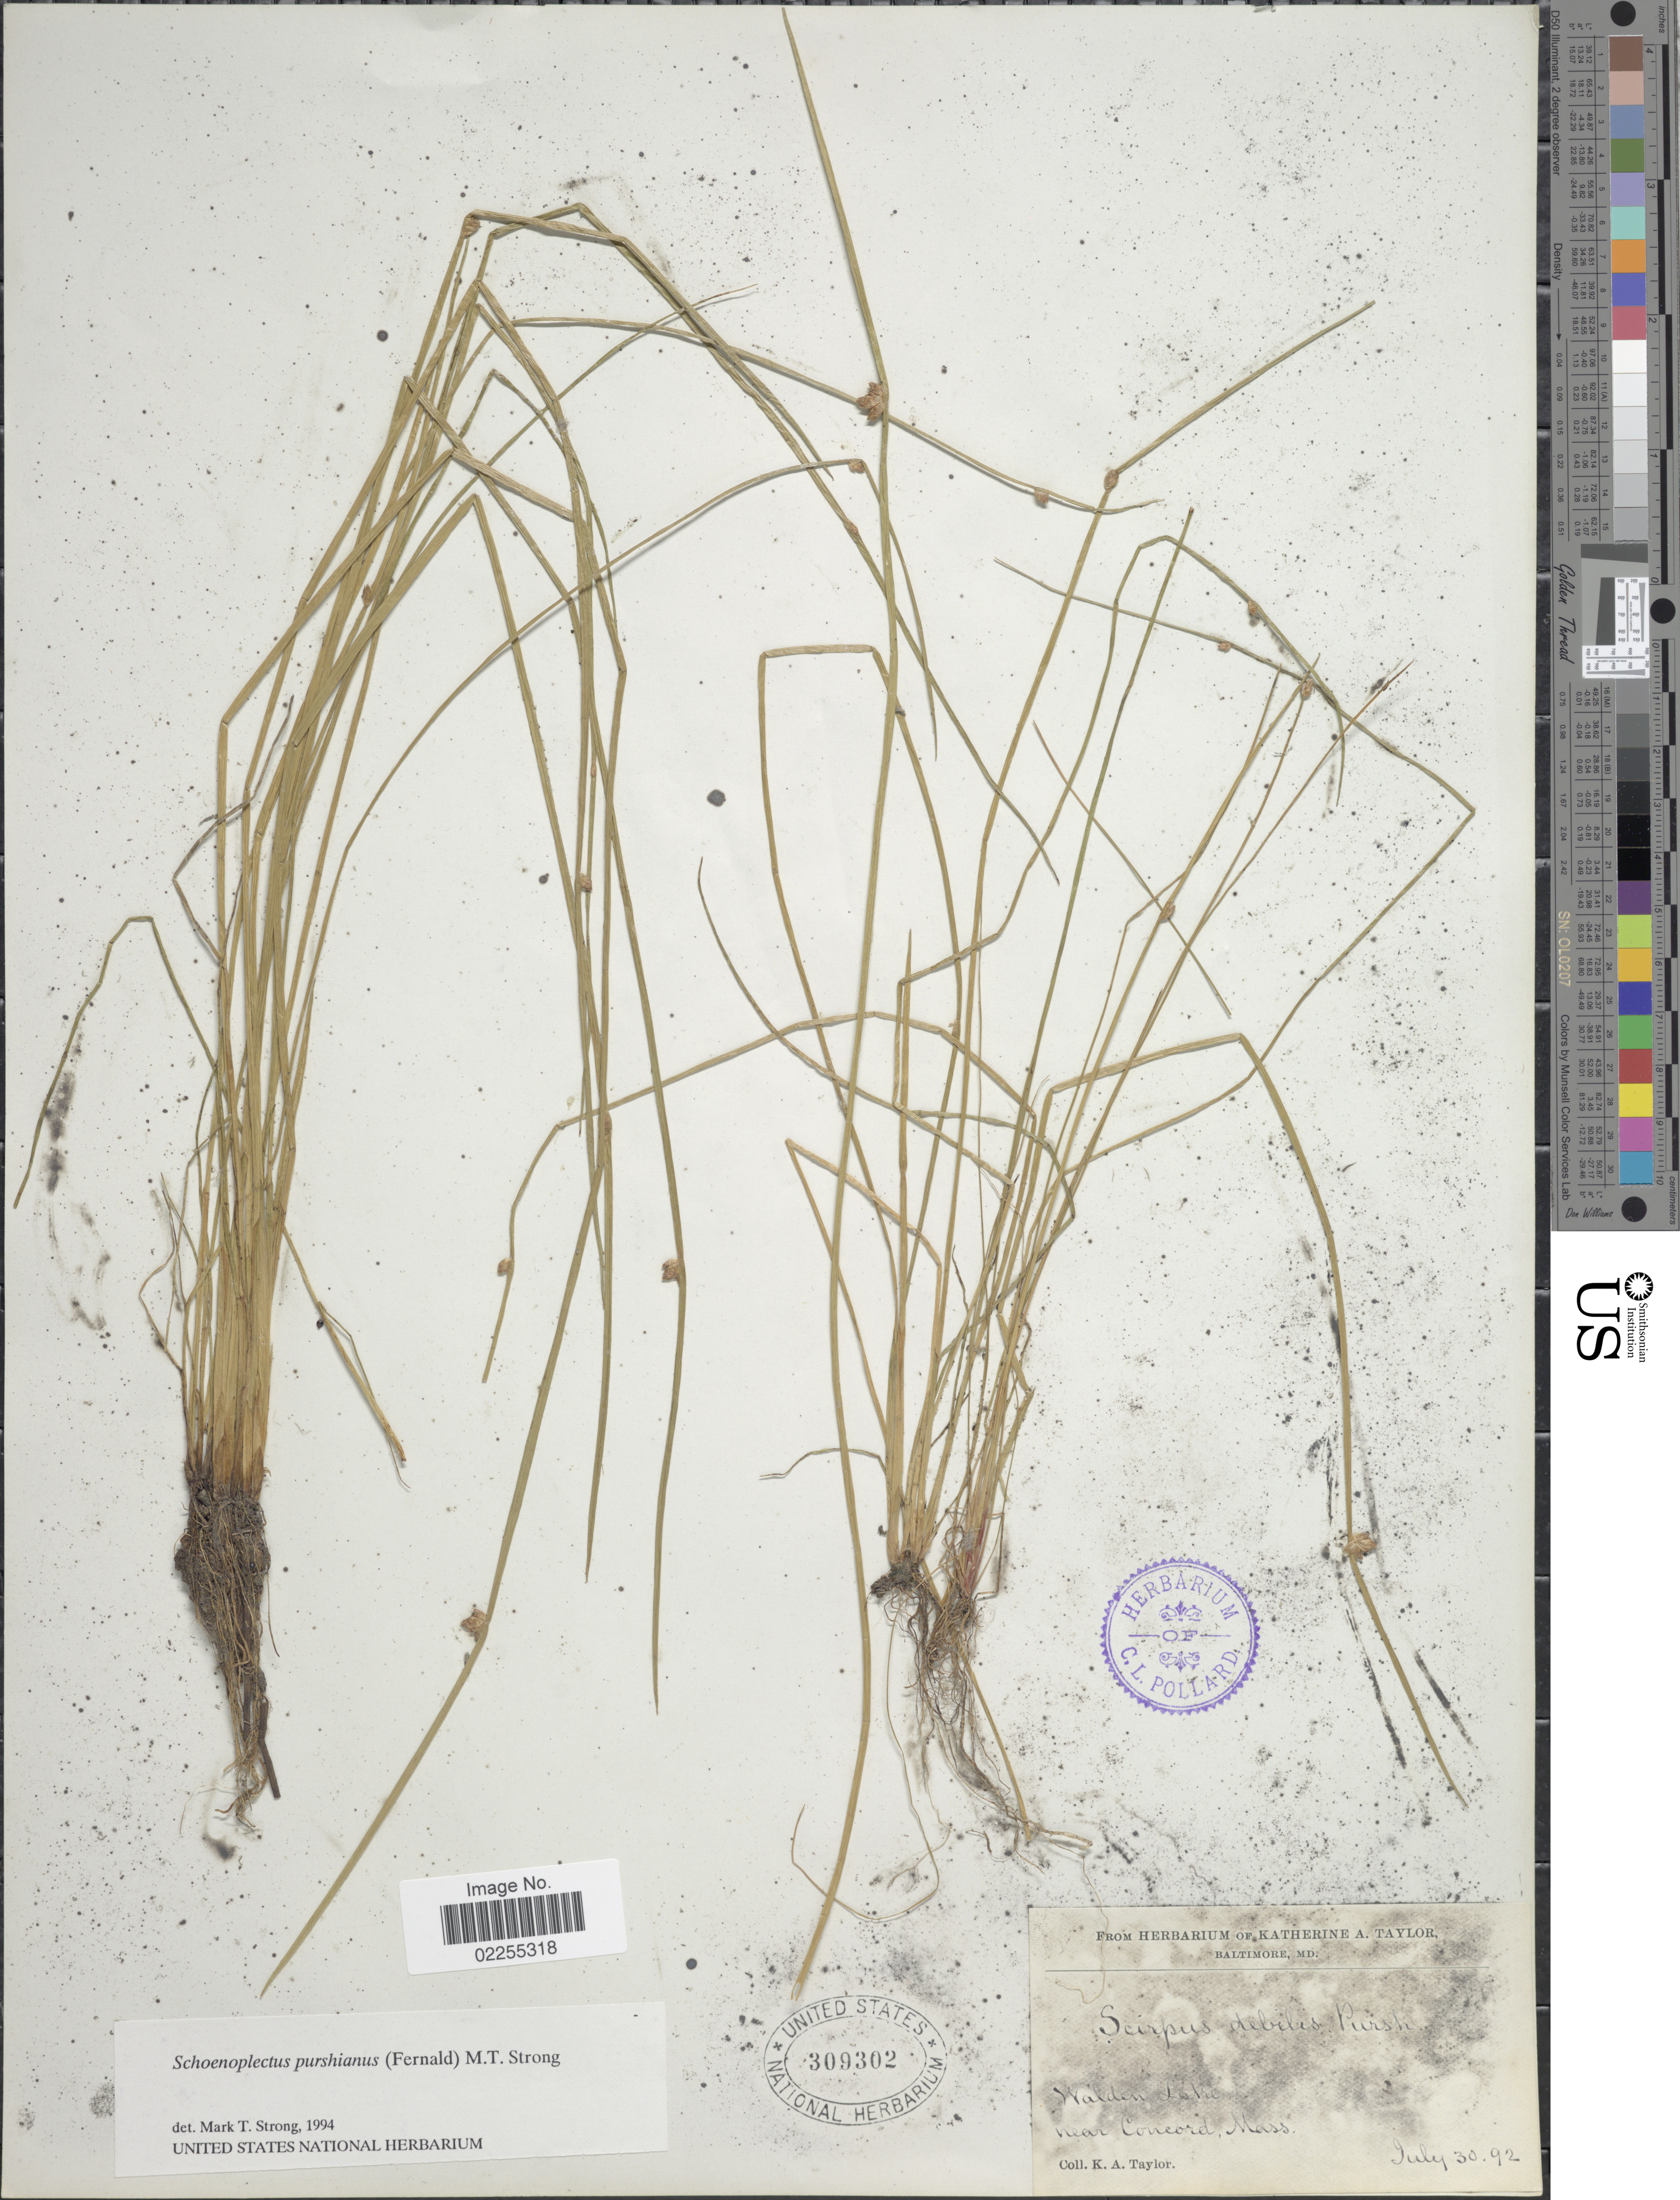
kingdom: Plantae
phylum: Tracheophyta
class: Liliopsida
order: Poales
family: Cyperaceae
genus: Schoenoplectus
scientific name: Schoenoplectus purshianus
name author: (Fernald) M.T. Strong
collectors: K. A. Taylor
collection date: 1892-07-30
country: United States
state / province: Massachusetts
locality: Walden Lake near Concord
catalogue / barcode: US 309302